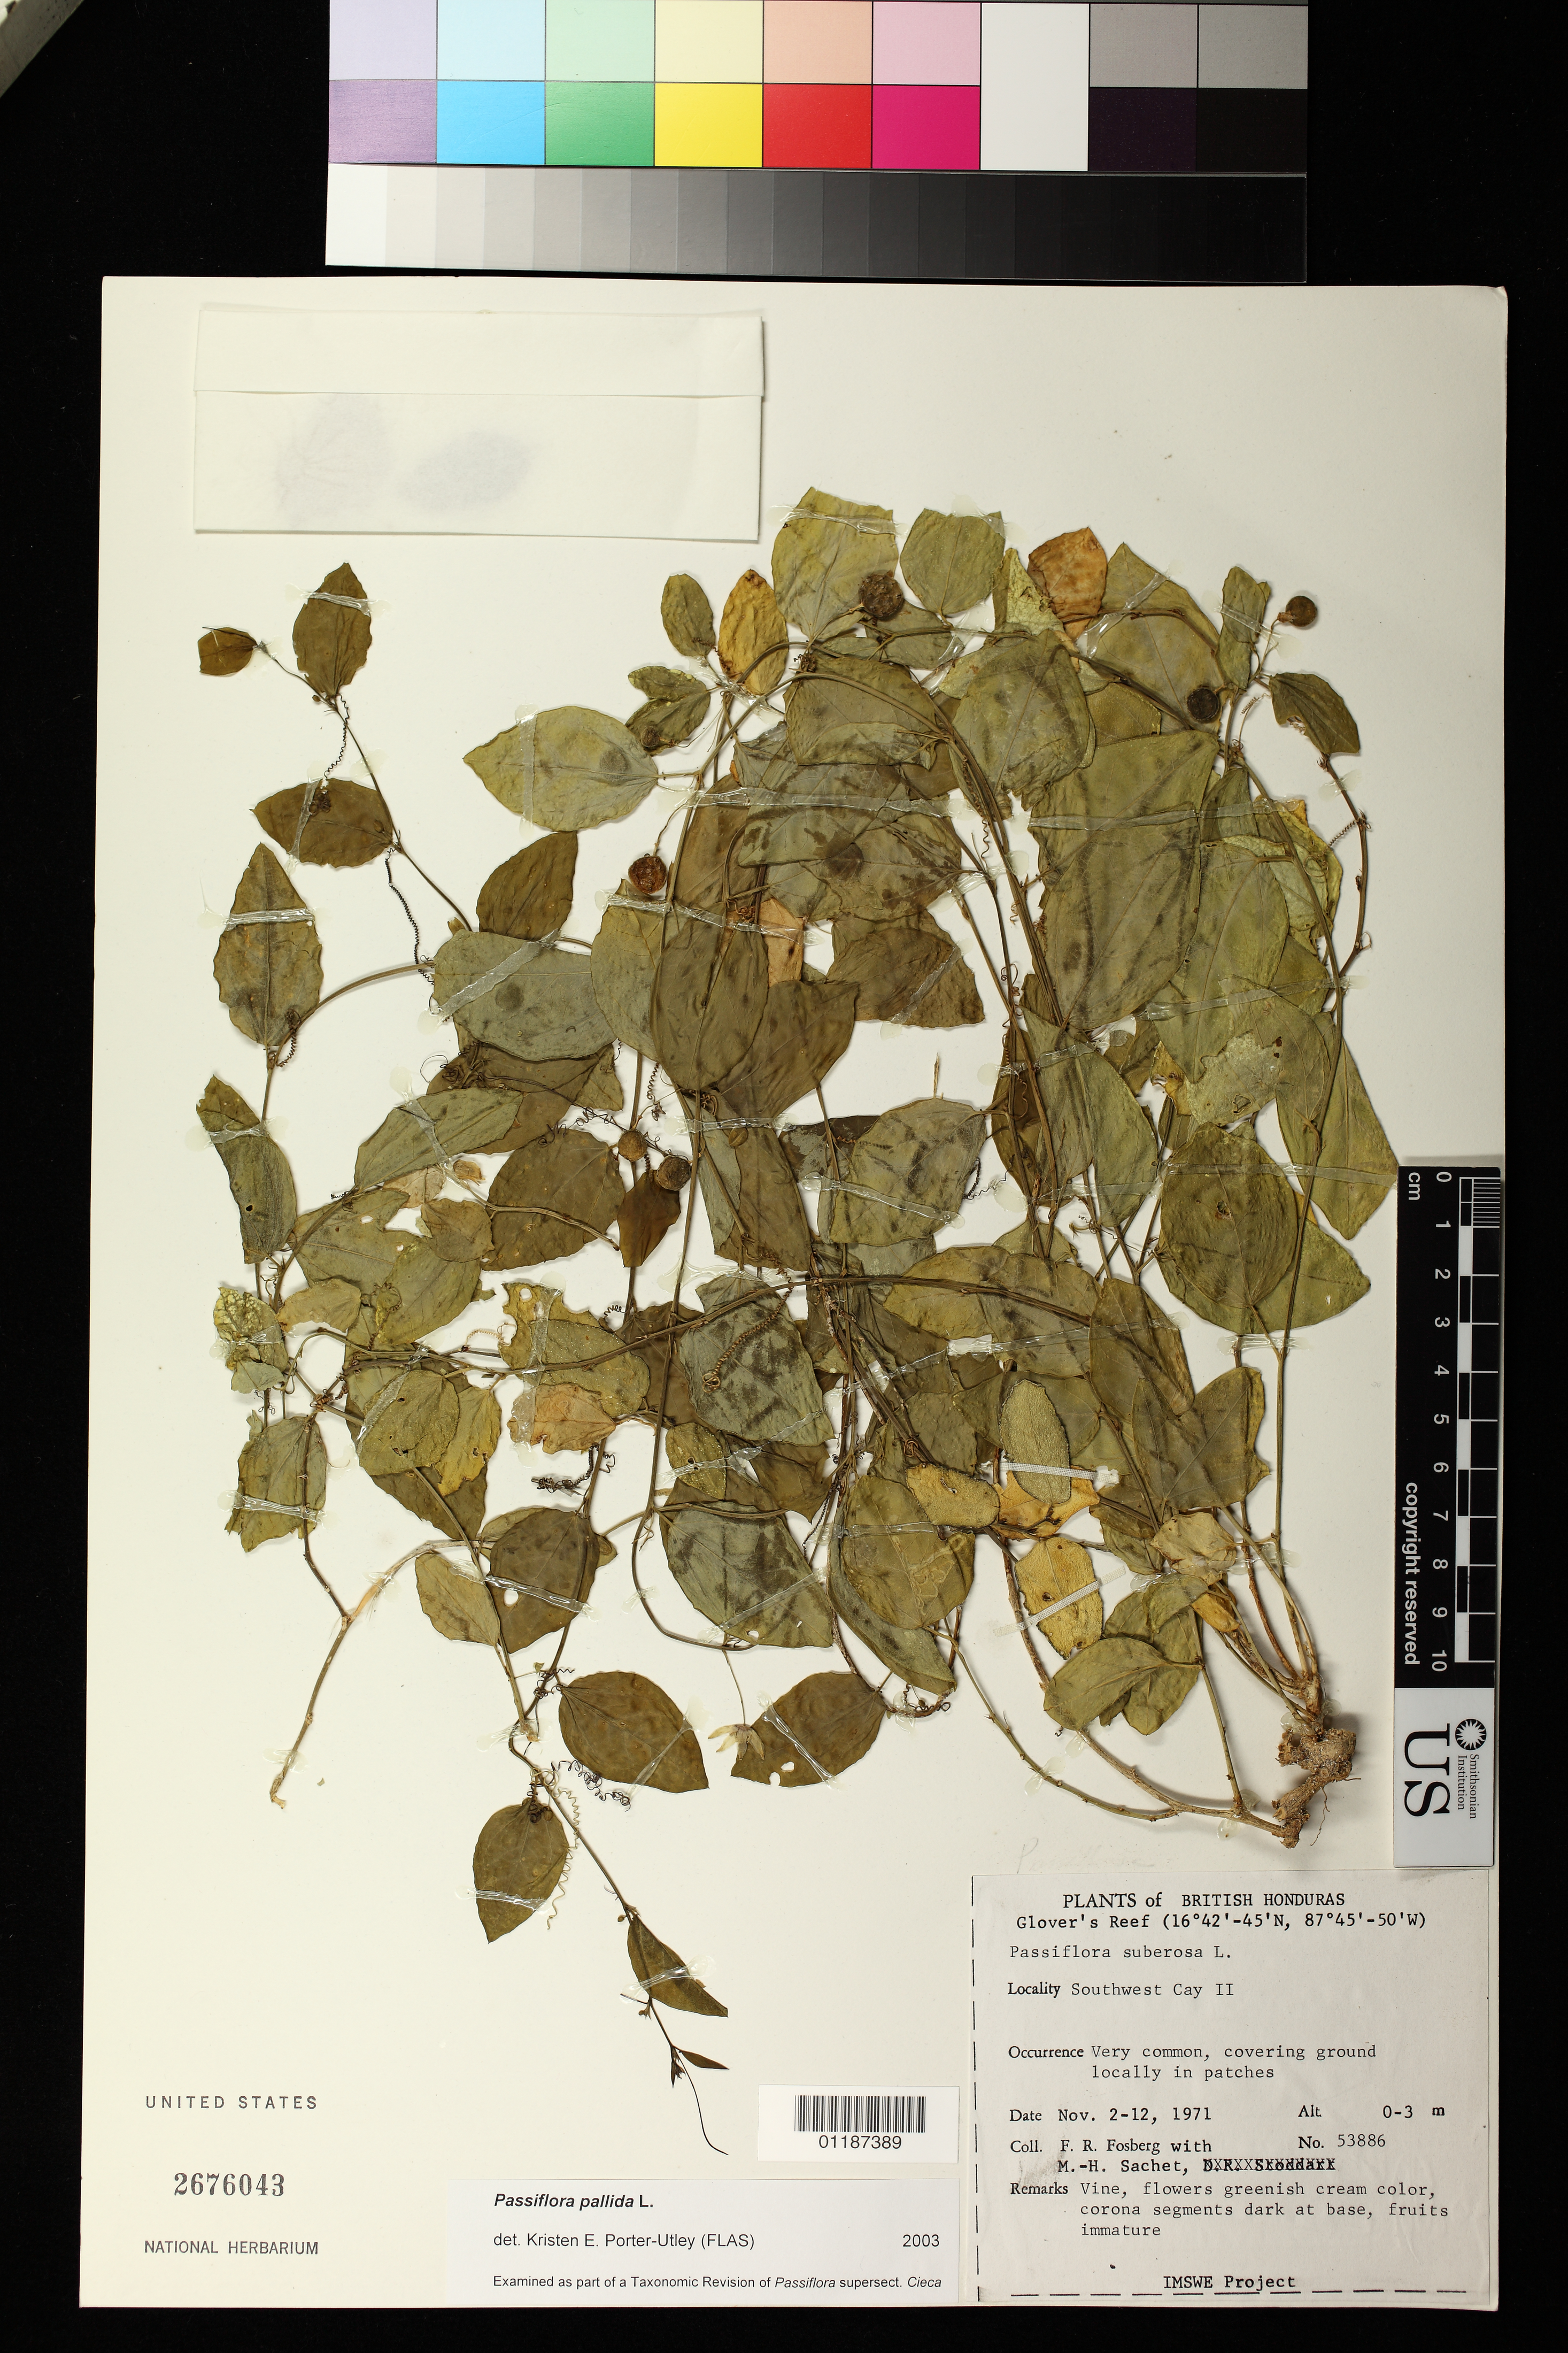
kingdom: Plantae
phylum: Tracheophyta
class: Magnoliopsida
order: Malpighiales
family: Passifloraceae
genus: Passiflora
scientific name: Passiflora pallida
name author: L.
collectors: F. R. Fosberg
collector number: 53886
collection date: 1971-11-02/1971-11-12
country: Belize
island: Glover's Reef Atoll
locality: Southwest Cay II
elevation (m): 0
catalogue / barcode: US 2676043